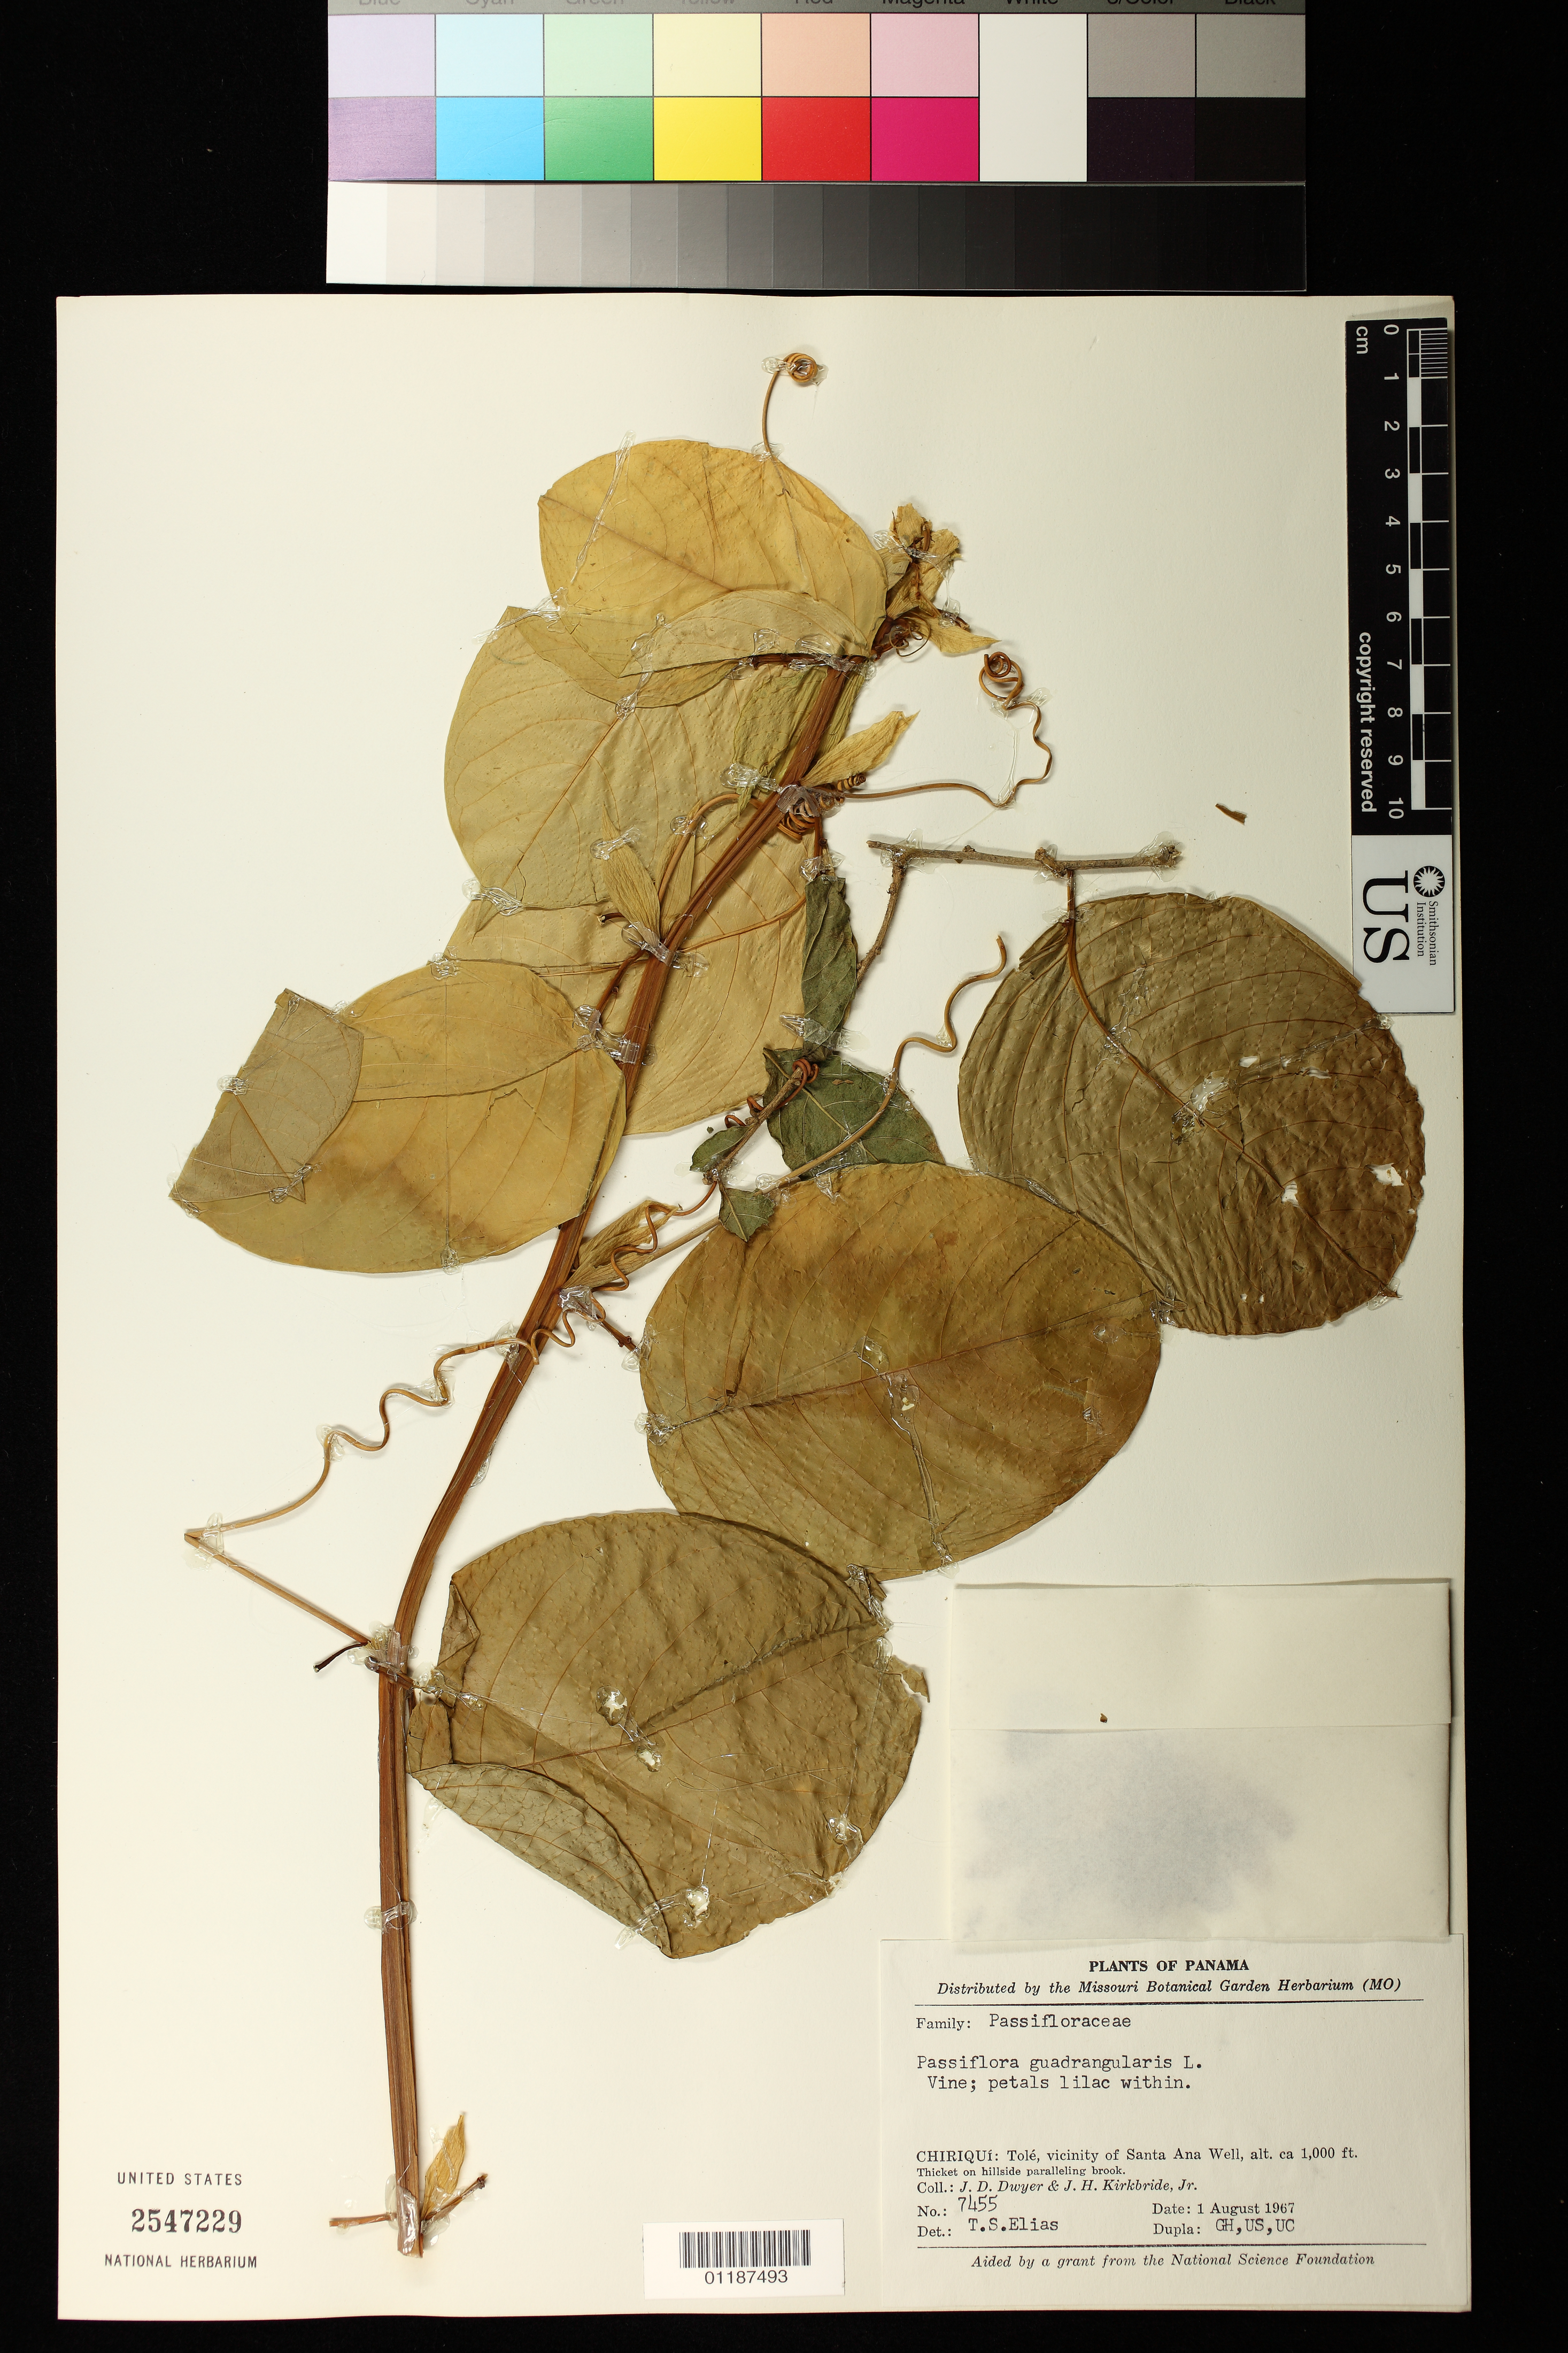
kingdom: Plantae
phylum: Tracheophyta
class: Magnoliopsida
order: Malpighiales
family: Passifloraceae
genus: Passiflora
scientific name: Passiflora quadrangularis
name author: L.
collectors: J. D. Dwyer & J. H. Kirkbride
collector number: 7455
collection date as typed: Aug 1 1967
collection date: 1967-08-01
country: Panama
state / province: Chiriqui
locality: Chiriqui: Tolé, vicinity of Santa Ana Well; thicket on hillside paralleling brook.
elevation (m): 1524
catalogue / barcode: US 2547229